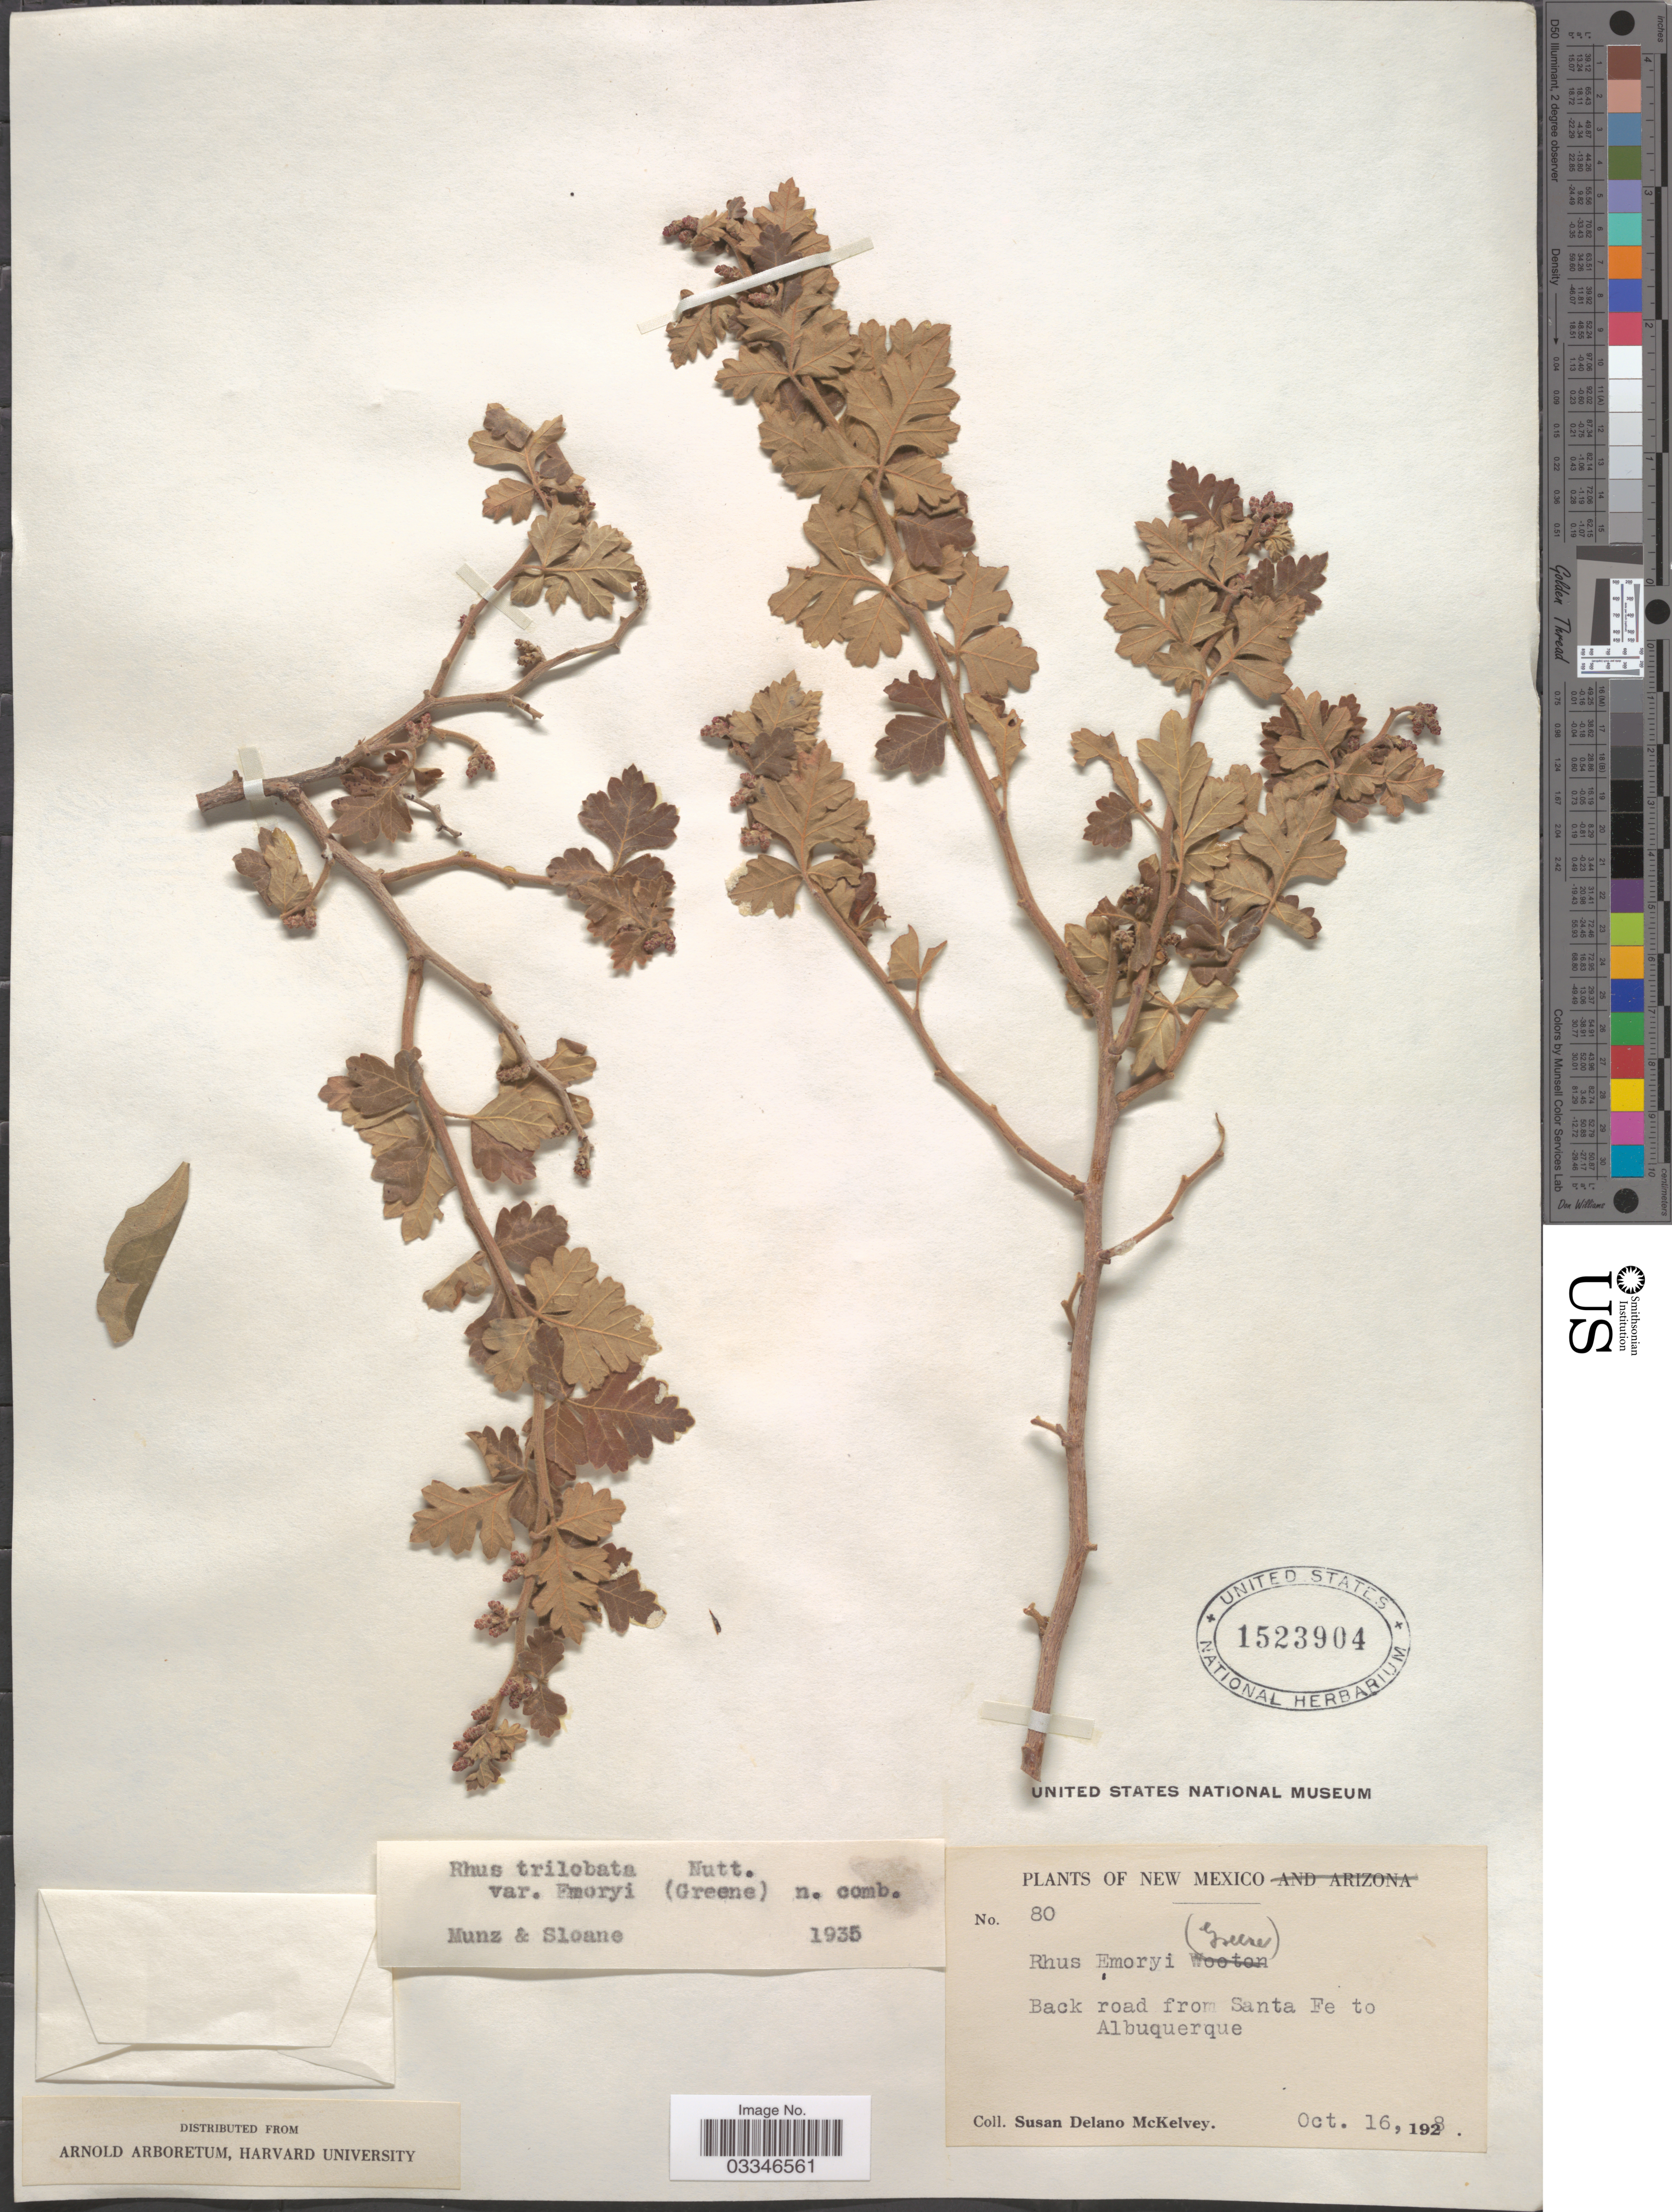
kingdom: Plantae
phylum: Tracheophyta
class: Magnoliopsida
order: Sapindales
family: Anacardiaceae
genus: Rhus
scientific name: Rhus trilobata var. pilosissima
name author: Engl.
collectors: S. A. McKelvey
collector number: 80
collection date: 1928-10-16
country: United States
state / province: New Mexico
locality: Back road from Santa Fe to Albuquerque.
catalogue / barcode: US 1523904